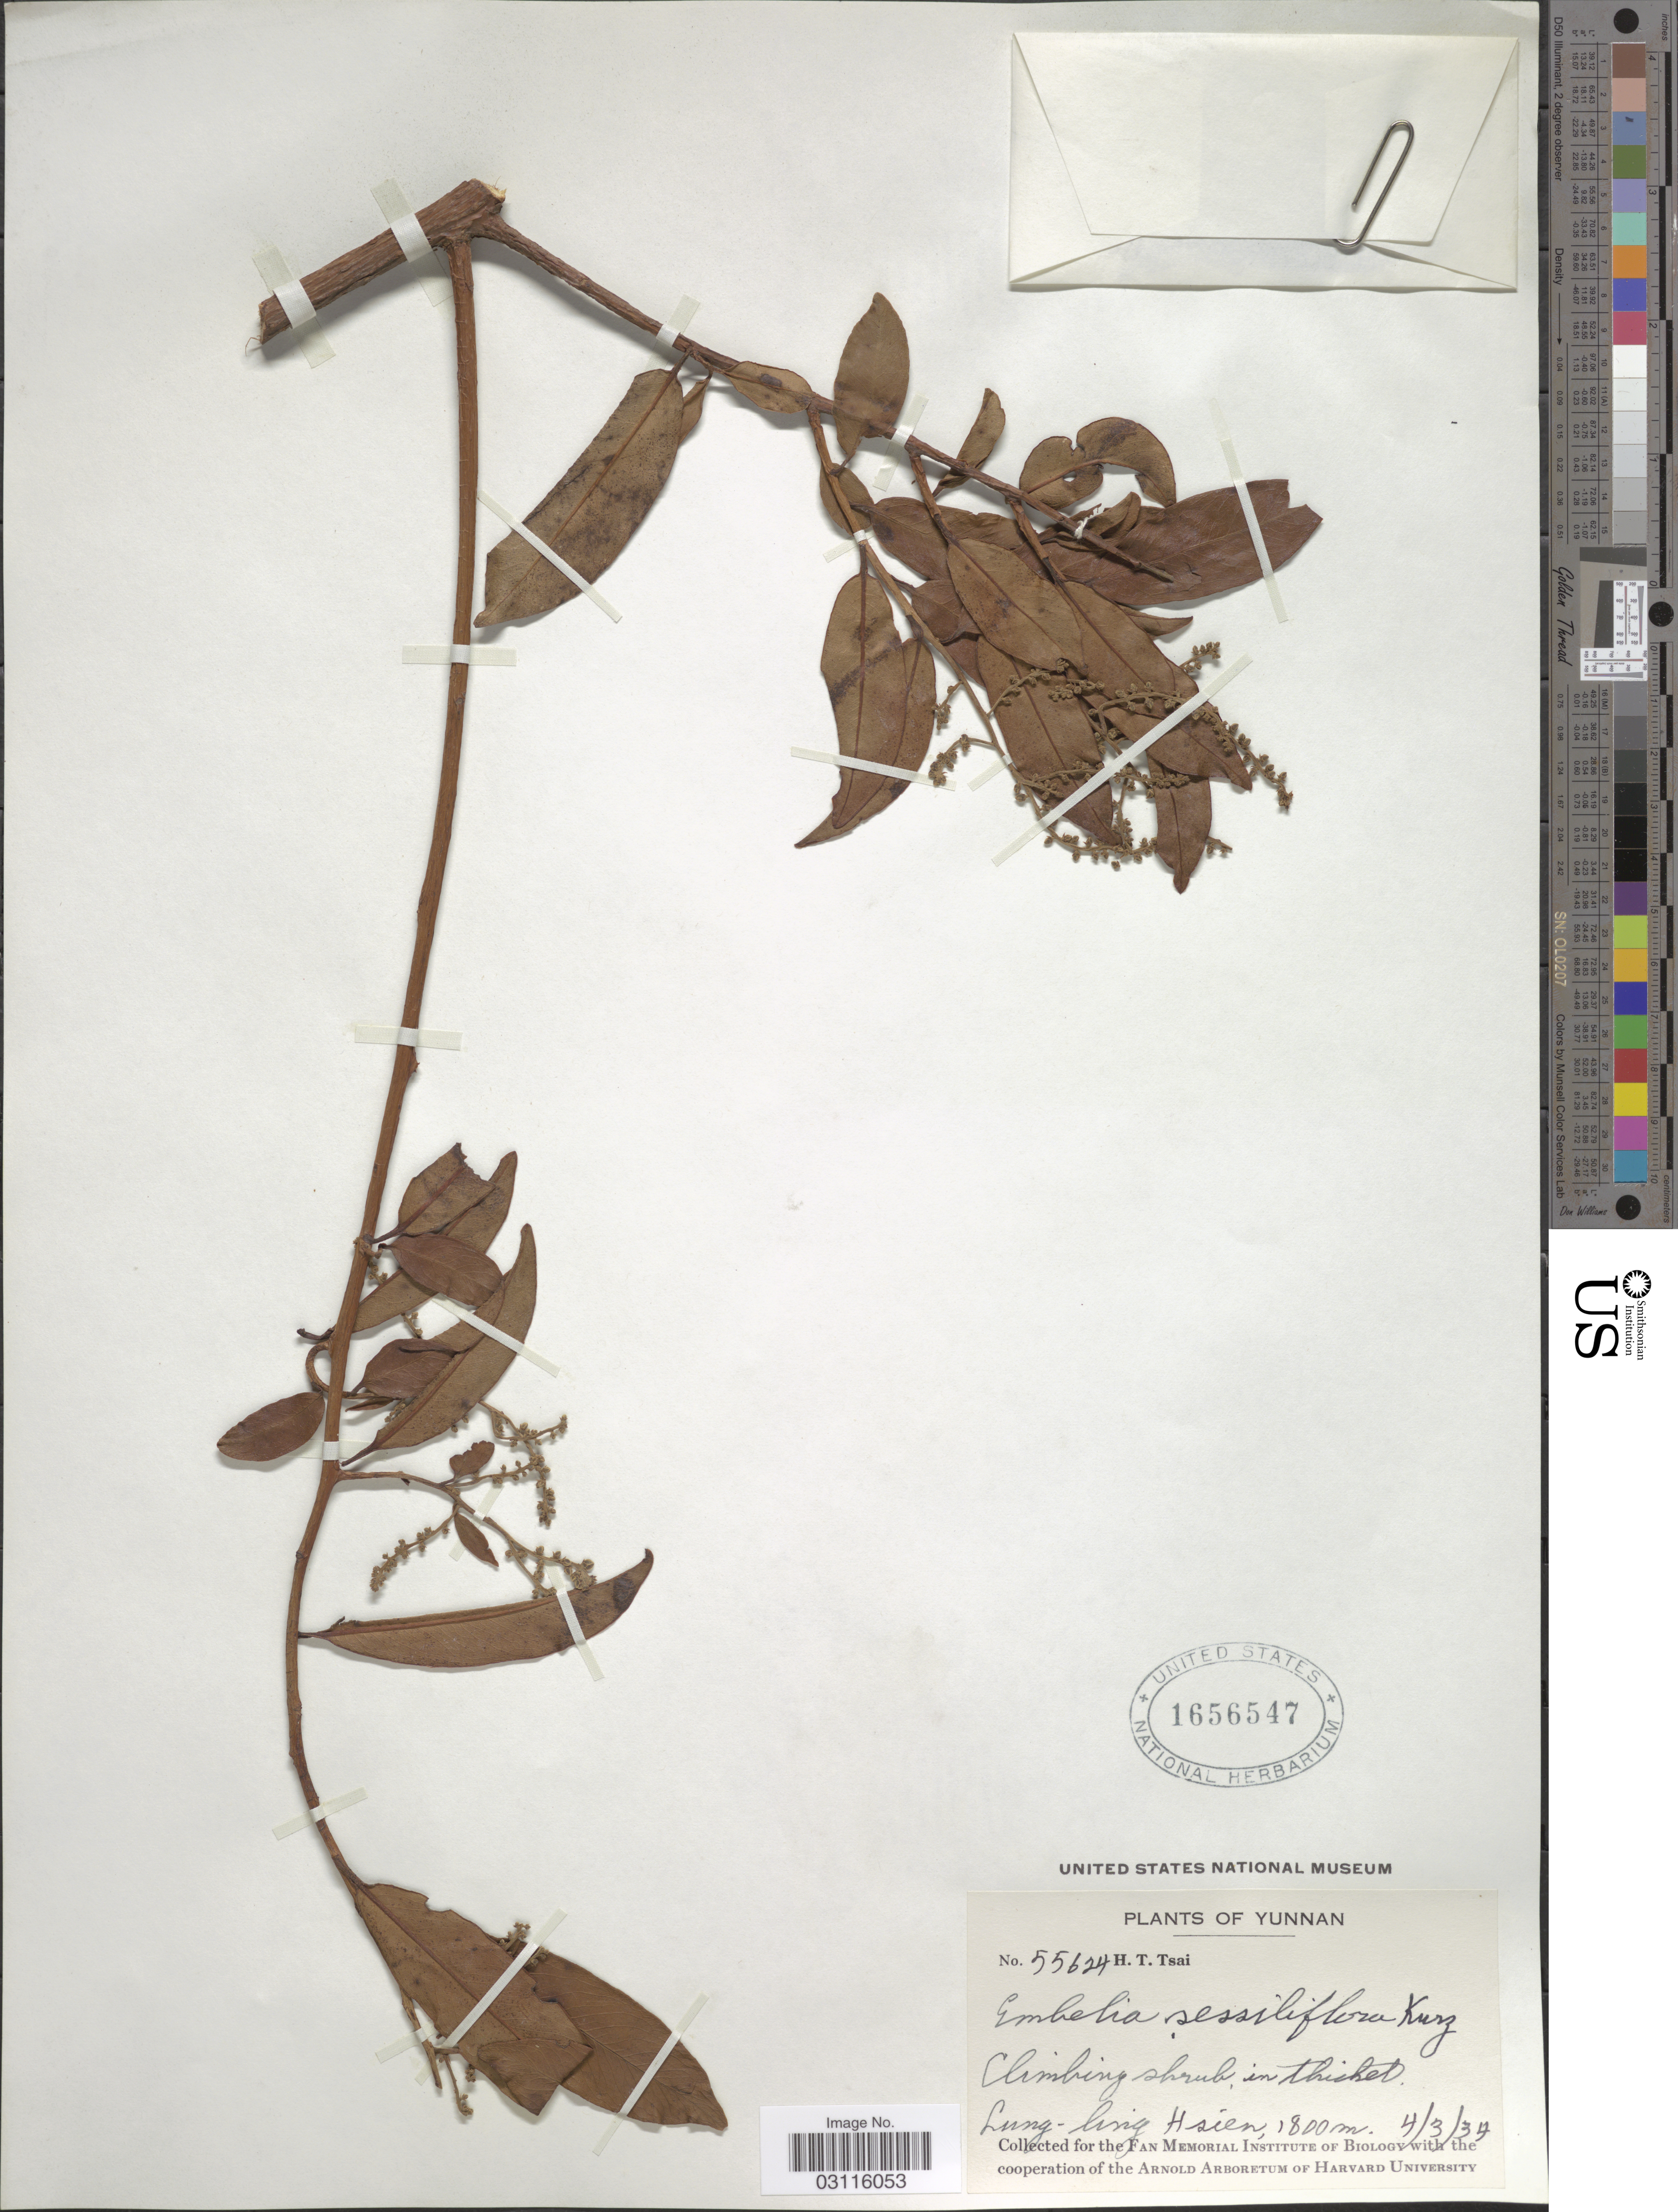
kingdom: Plantae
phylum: Tracheophyta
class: Magnoliopsida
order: Ericales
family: Primulaceae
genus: Embelia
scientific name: Embelia sessiliflora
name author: Kurz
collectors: H. Tsai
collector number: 55624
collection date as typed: Transcribed d/m/y: 4/3/34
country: China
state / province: Yunnan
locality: Lung-ling Hsien.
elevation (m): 1800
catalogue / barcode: US 1656547